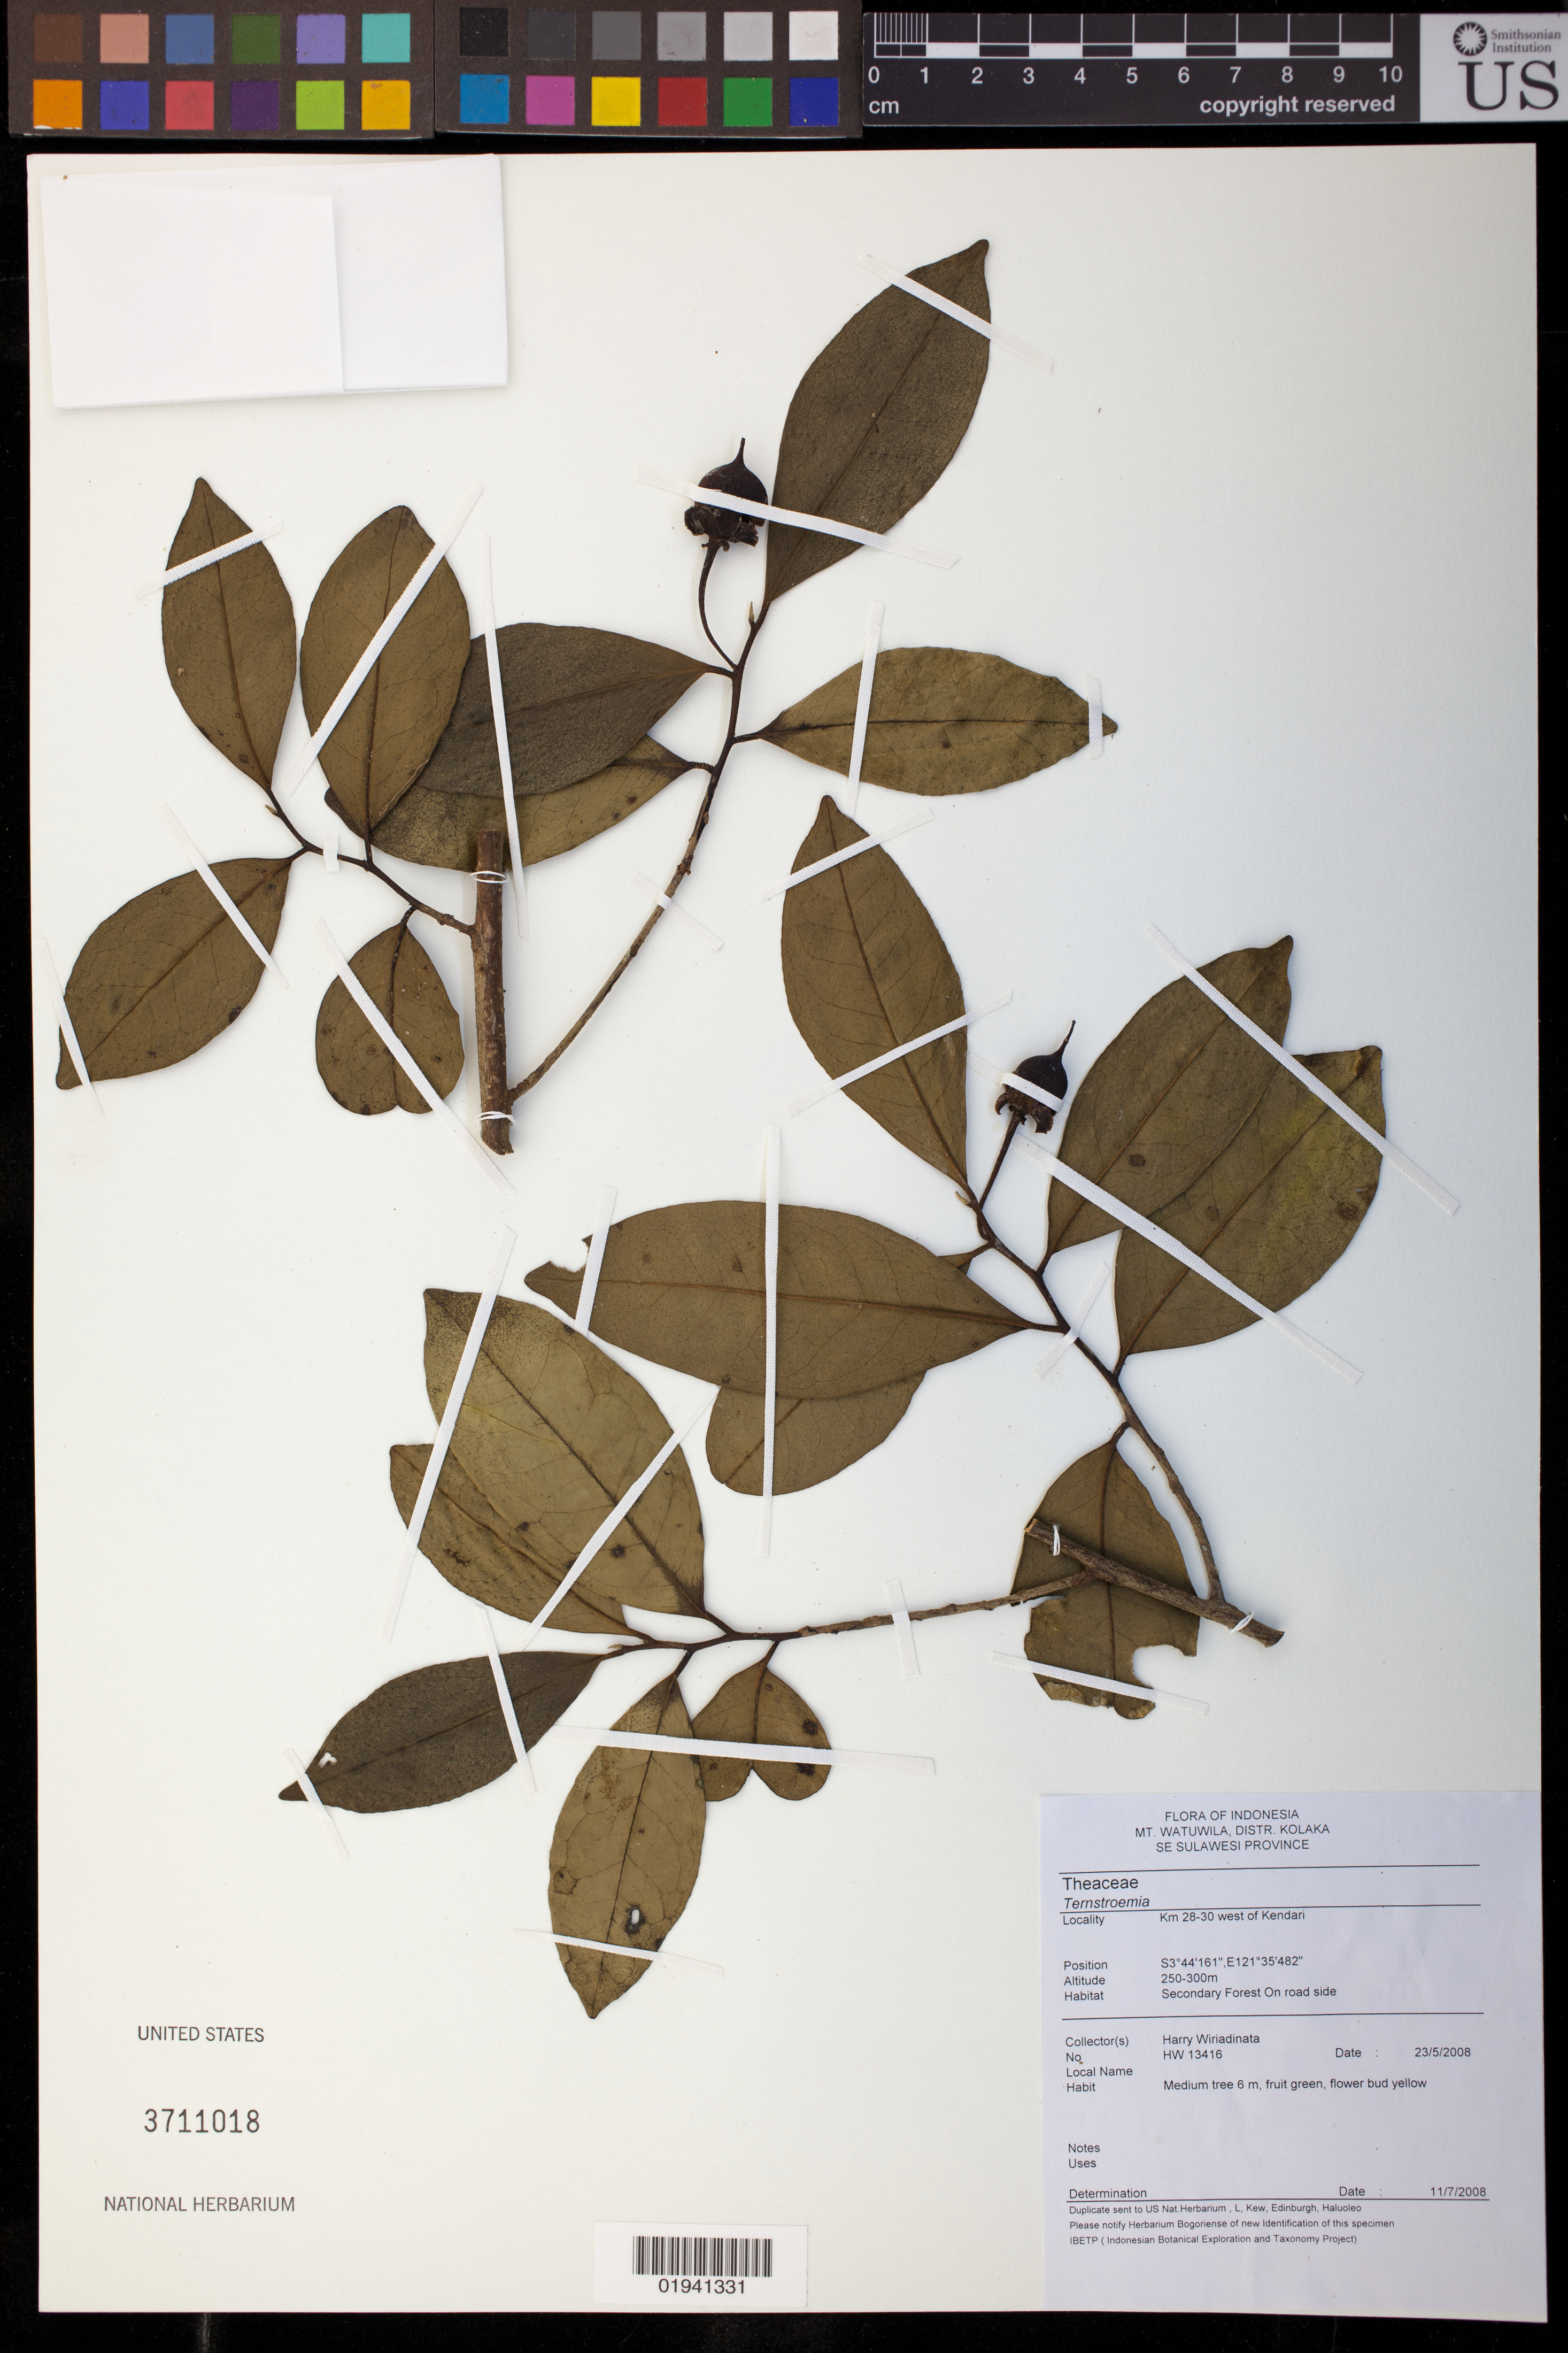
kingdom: Plantae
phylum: Tracheophyta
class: Magnoliopsida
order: Ericales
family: Pentaphylacaceae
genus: Ternstroemia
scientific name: Ternstroemia sp.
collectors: H. Wiriadinata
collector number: HW 13416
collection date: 2008-05-23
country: Indonesia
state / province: Sulawesi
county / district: Sulawesi Tengah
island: Sulawesi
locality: Km 28-30 W of Kendari, Distr. Kolaka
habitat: Secondary forest on road side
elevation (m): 250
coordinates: S3 44 161, E121 35 482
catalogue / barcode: US 3711018